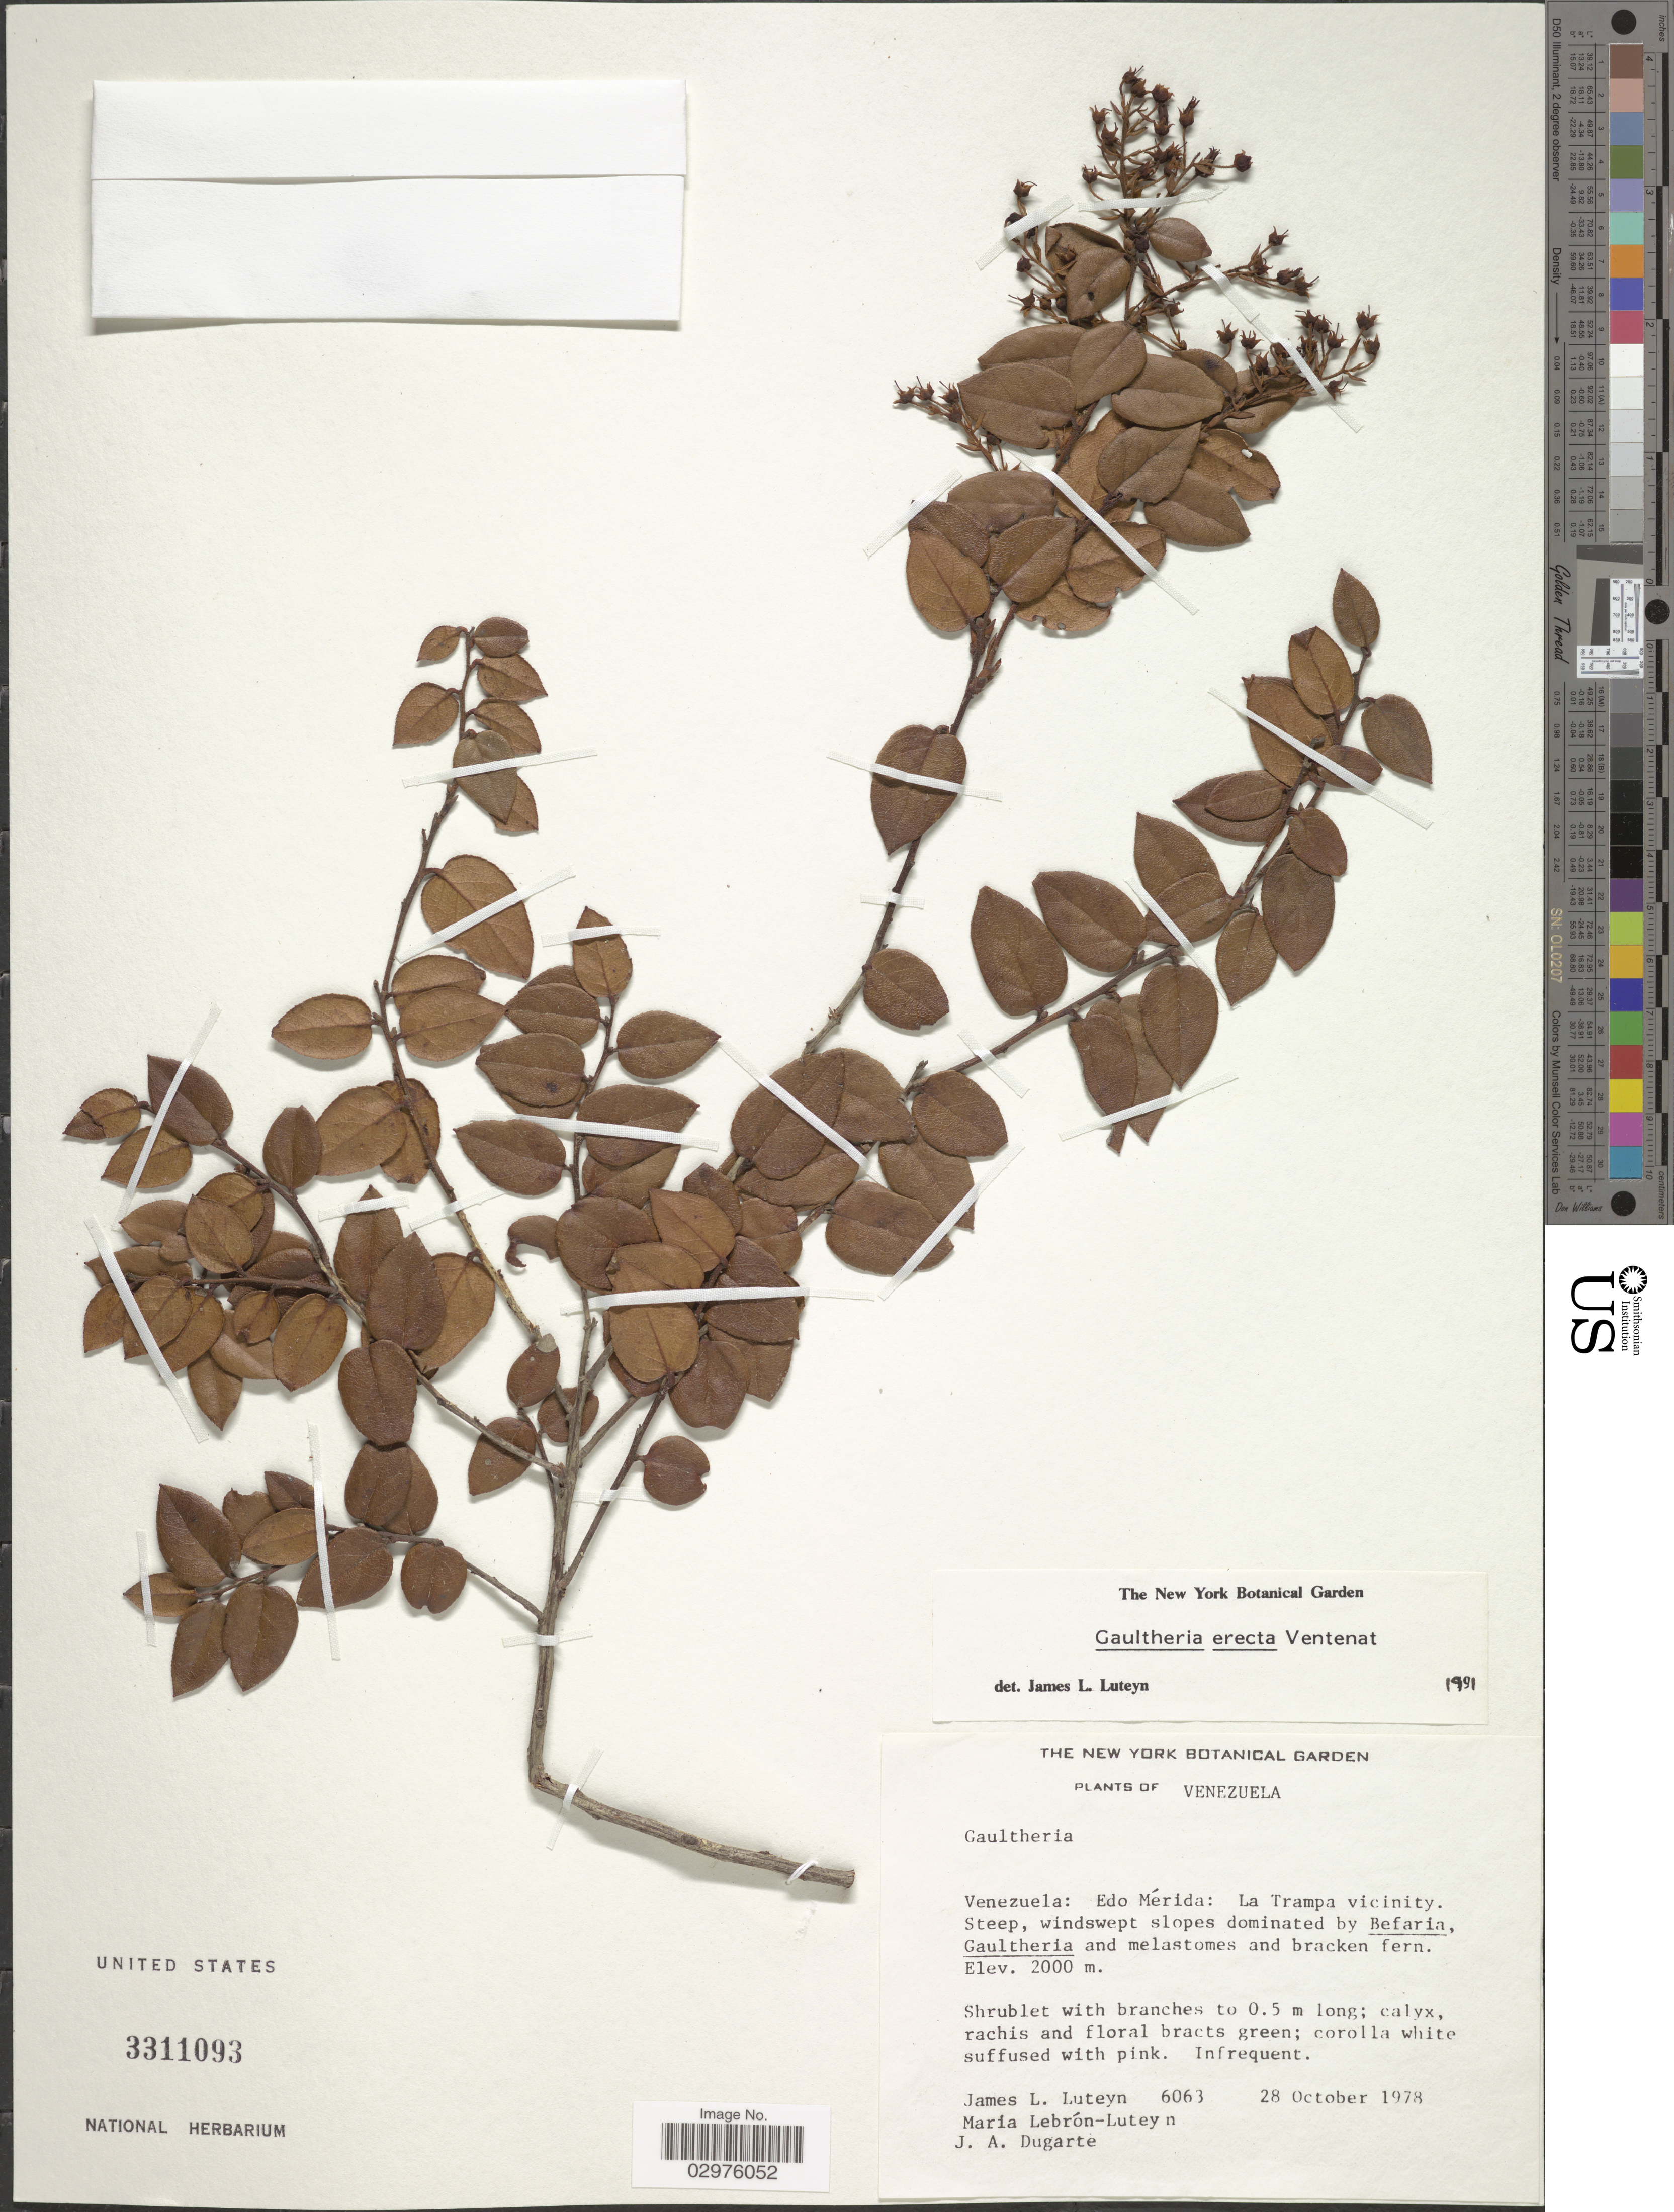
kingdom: Plantae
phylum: Tracheophyta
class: Magnoliopsida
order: Ericales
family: Ericaceae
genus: Gaultheria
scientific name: Gaultheria erecta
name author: Vent.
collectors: J. L. Luteyn, M. L. Lebrón-Luteyn & J. Dugarte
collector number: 6063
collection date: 1978-10-28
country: Venezuela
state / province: Mérida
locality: Edo Mérida: La Trampa vicinity.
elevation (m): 2000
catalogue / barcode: US 3311093